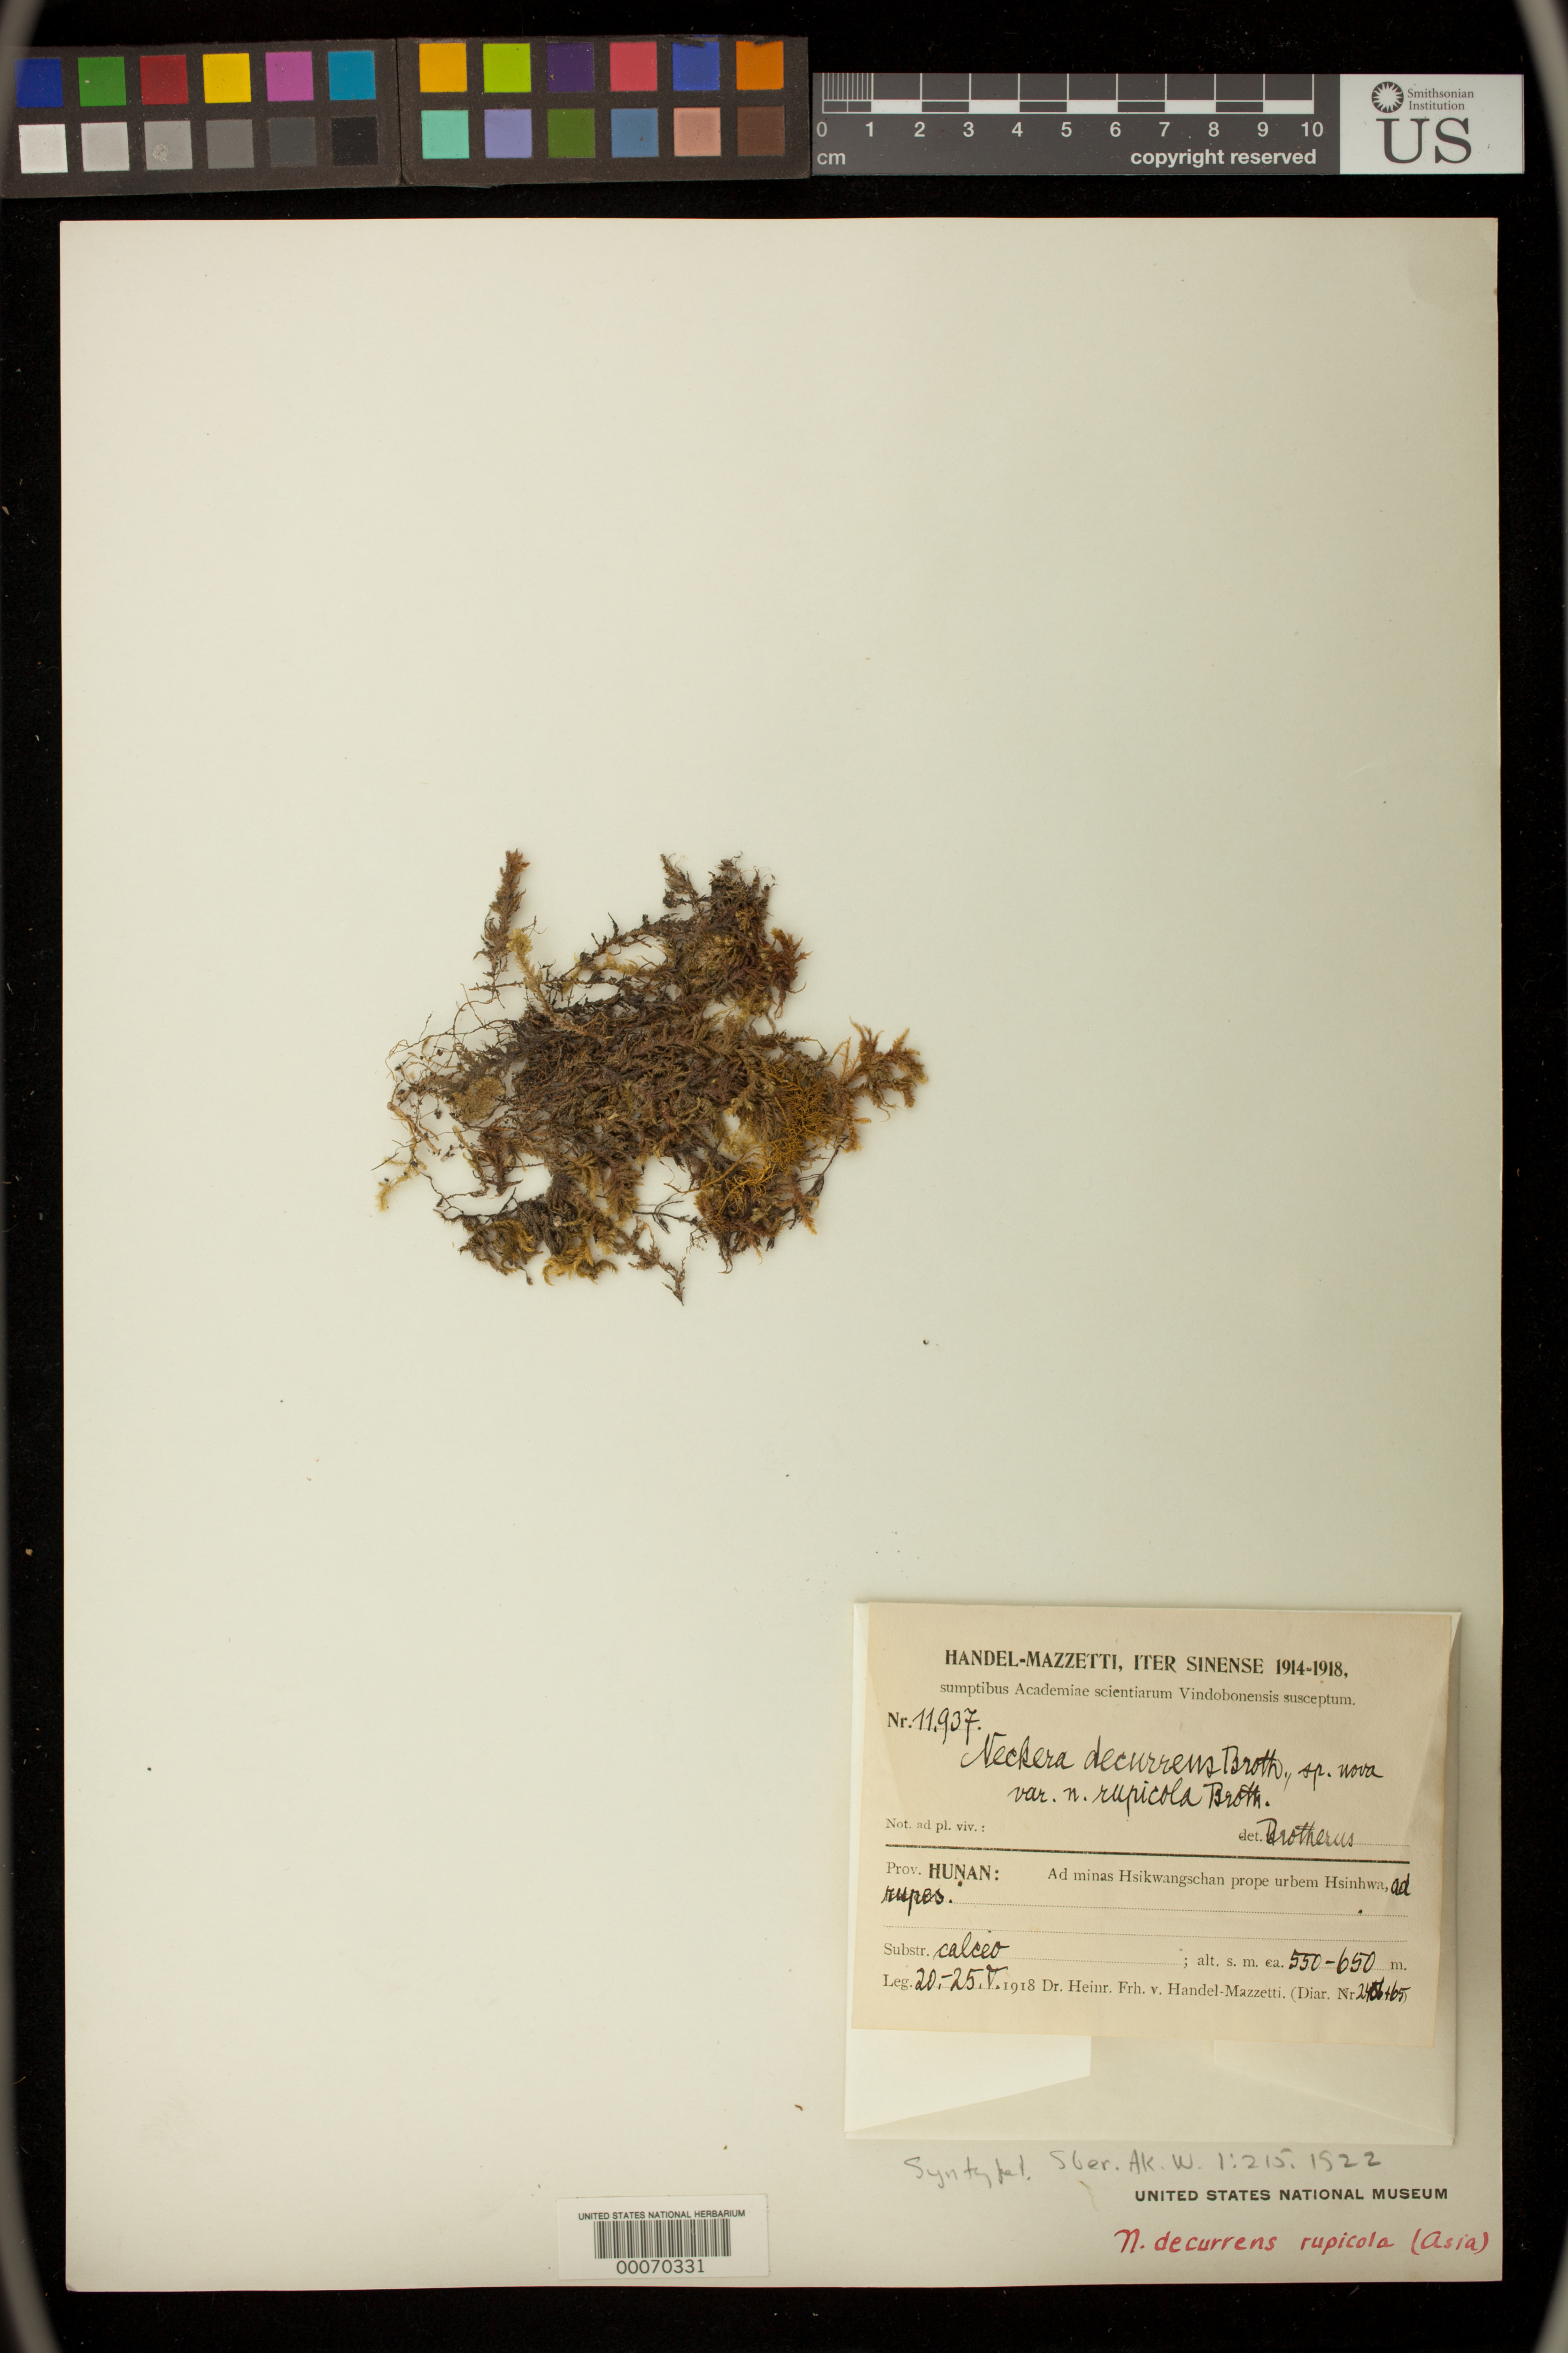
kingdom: Plantae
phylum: Bryophyta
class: Bryopsida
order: Hypnales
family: Neckeraceae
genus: Neckera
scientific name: Neckera decurrens var. rupicola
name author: Broth.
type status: Syntype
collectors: H. Handel-Mazzetti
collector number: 11937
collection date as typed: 20 May 1918 to 25 May 1918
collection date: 1918-05-20/1918-05-25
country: China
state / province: Hunan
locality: Hsikwangschan near Hsinhwa.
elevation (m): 550